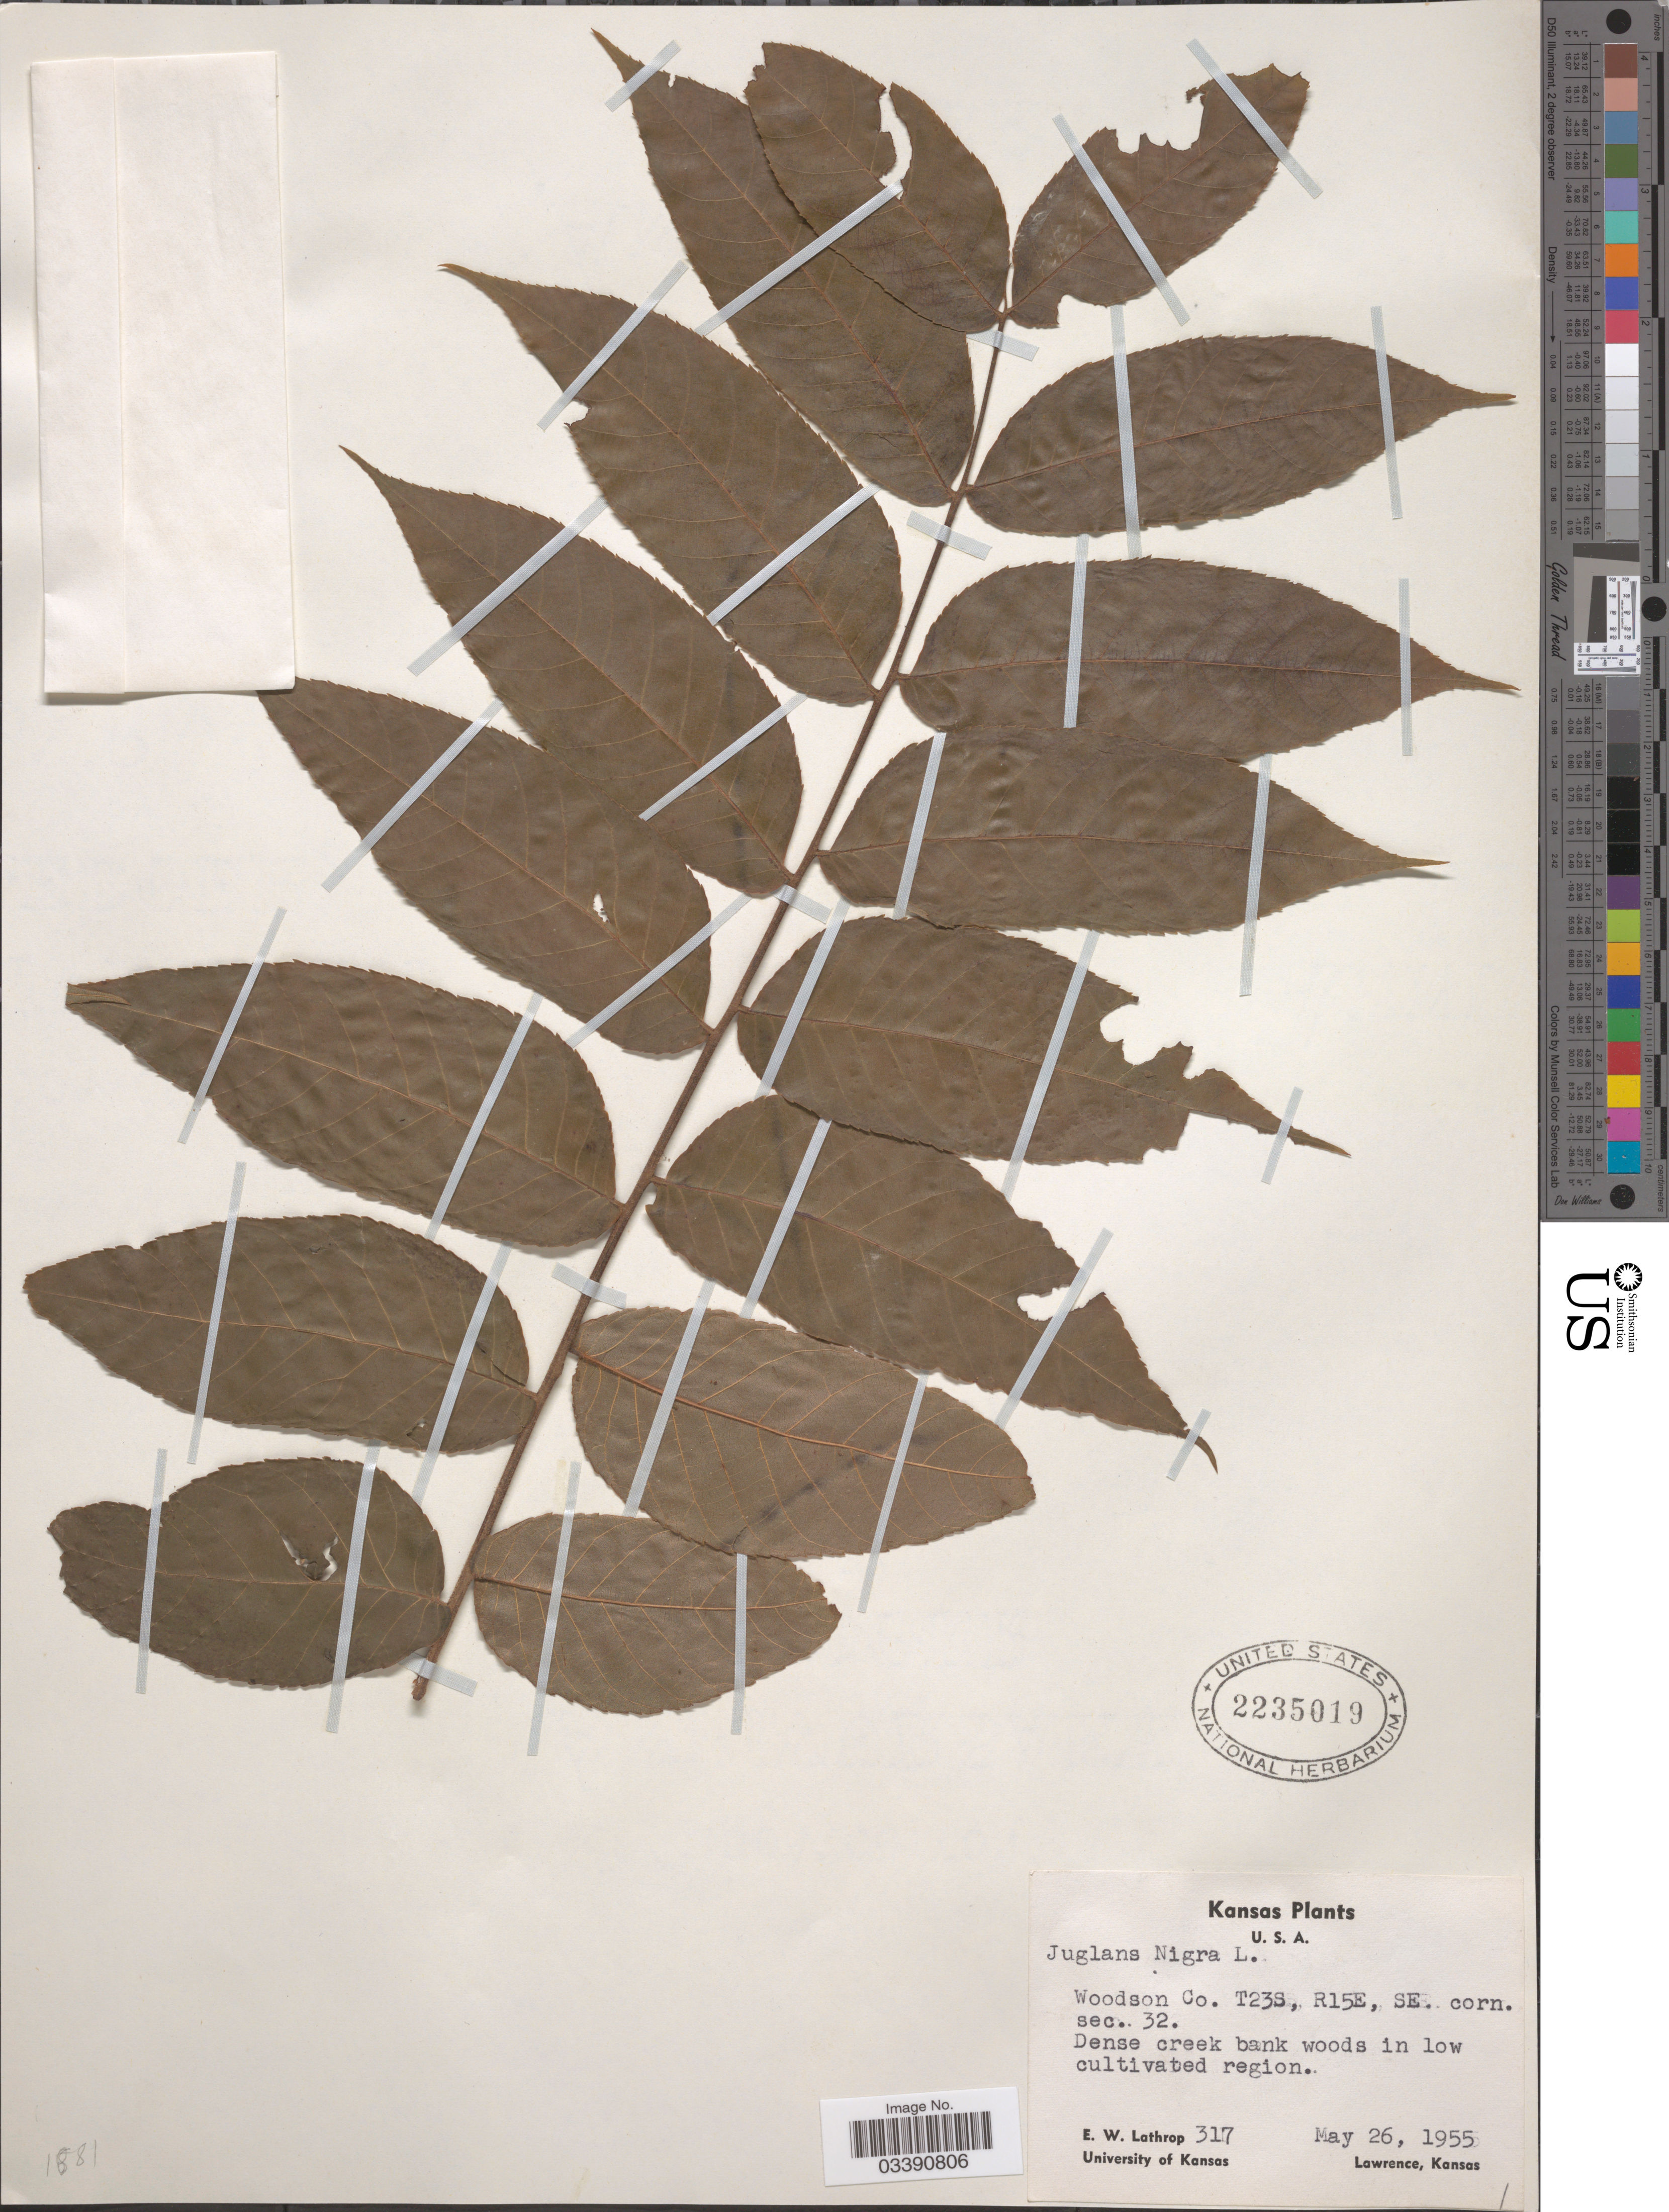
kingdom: Plantae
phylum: Tracheophyta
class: Magnoliopsida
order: Fagales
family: Juglandaceae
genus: Juglans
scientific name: Juglans nigra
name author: L.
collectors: E. W. Lathrop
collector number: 317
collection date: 1955-05-26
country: United States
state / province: Kansas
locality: Woodson Co. T23S, R15E, SE. corn. sec. 32.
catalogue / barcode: US 2235019